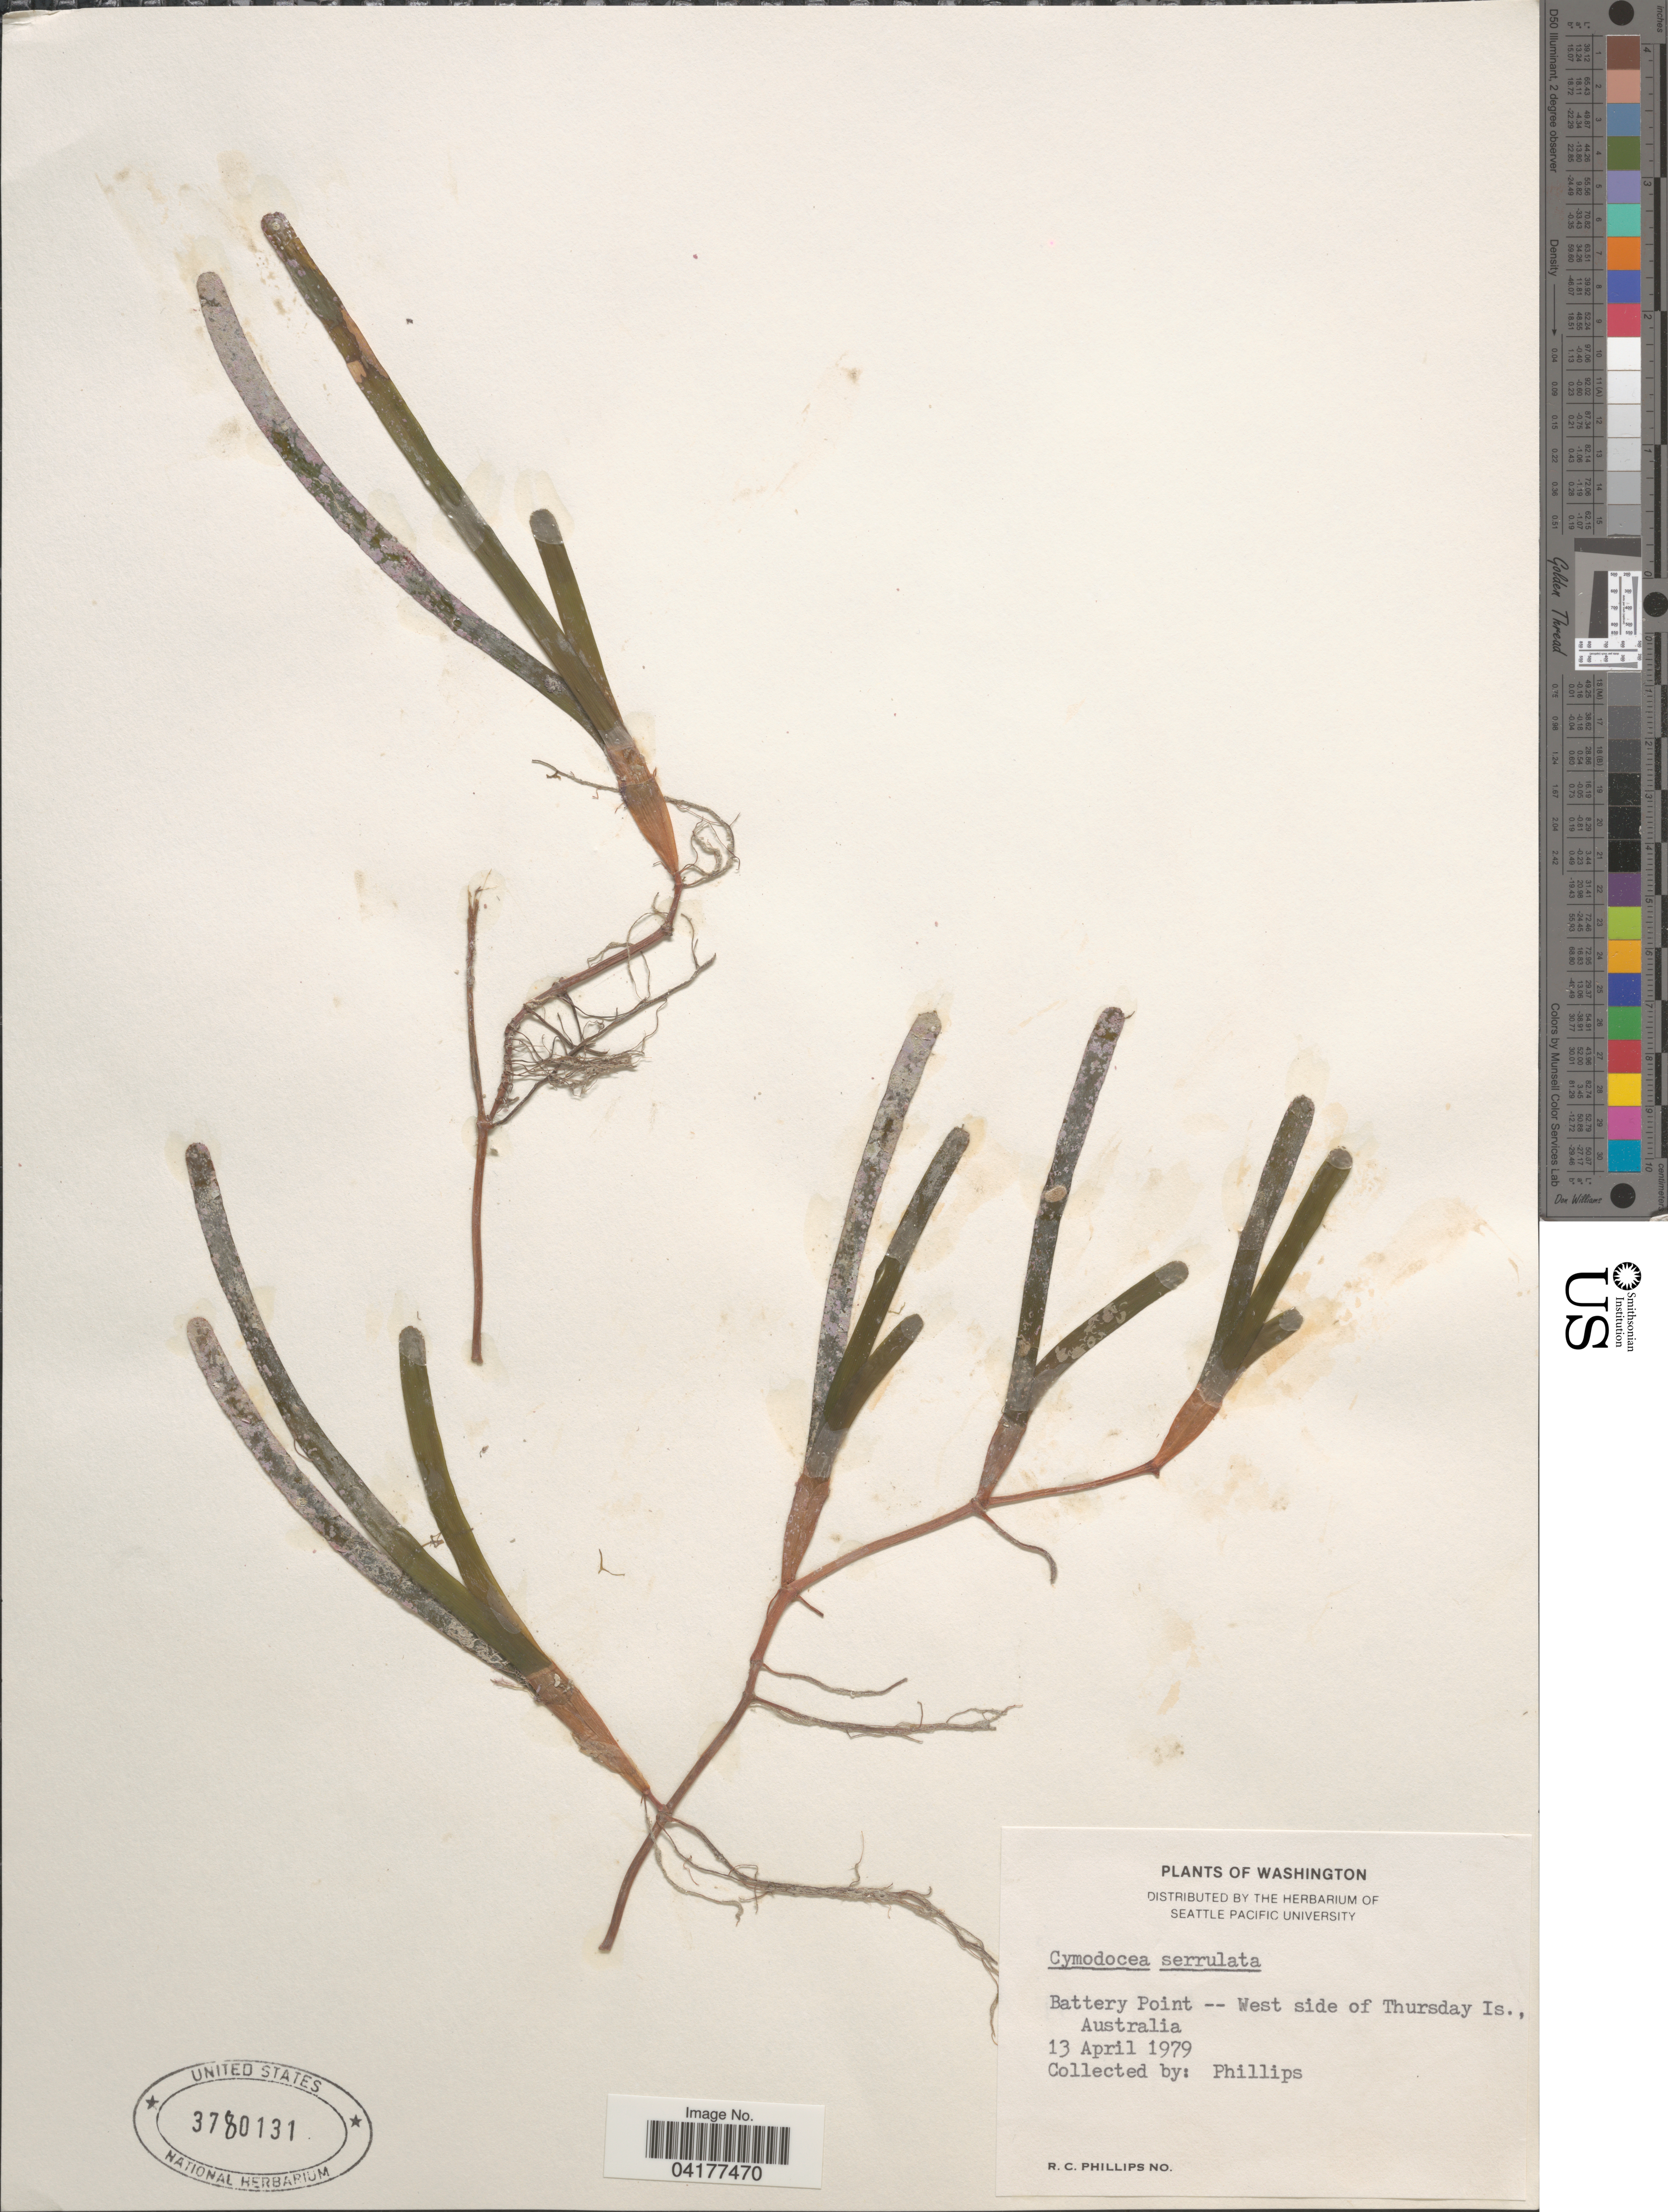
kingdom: Plantae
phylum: Tracheophyta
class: Liliopsida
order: Alismatales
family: Cymodoceaceae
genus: Cymodocea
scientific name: Cymodocea serrulata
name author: (R. Br.) Magnus & Ashers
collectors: -- Phillips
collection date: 1979-04-13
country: Australia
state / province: Queensland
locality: Battery Point -- West side of Thursday Is.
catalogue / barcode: US 3780131